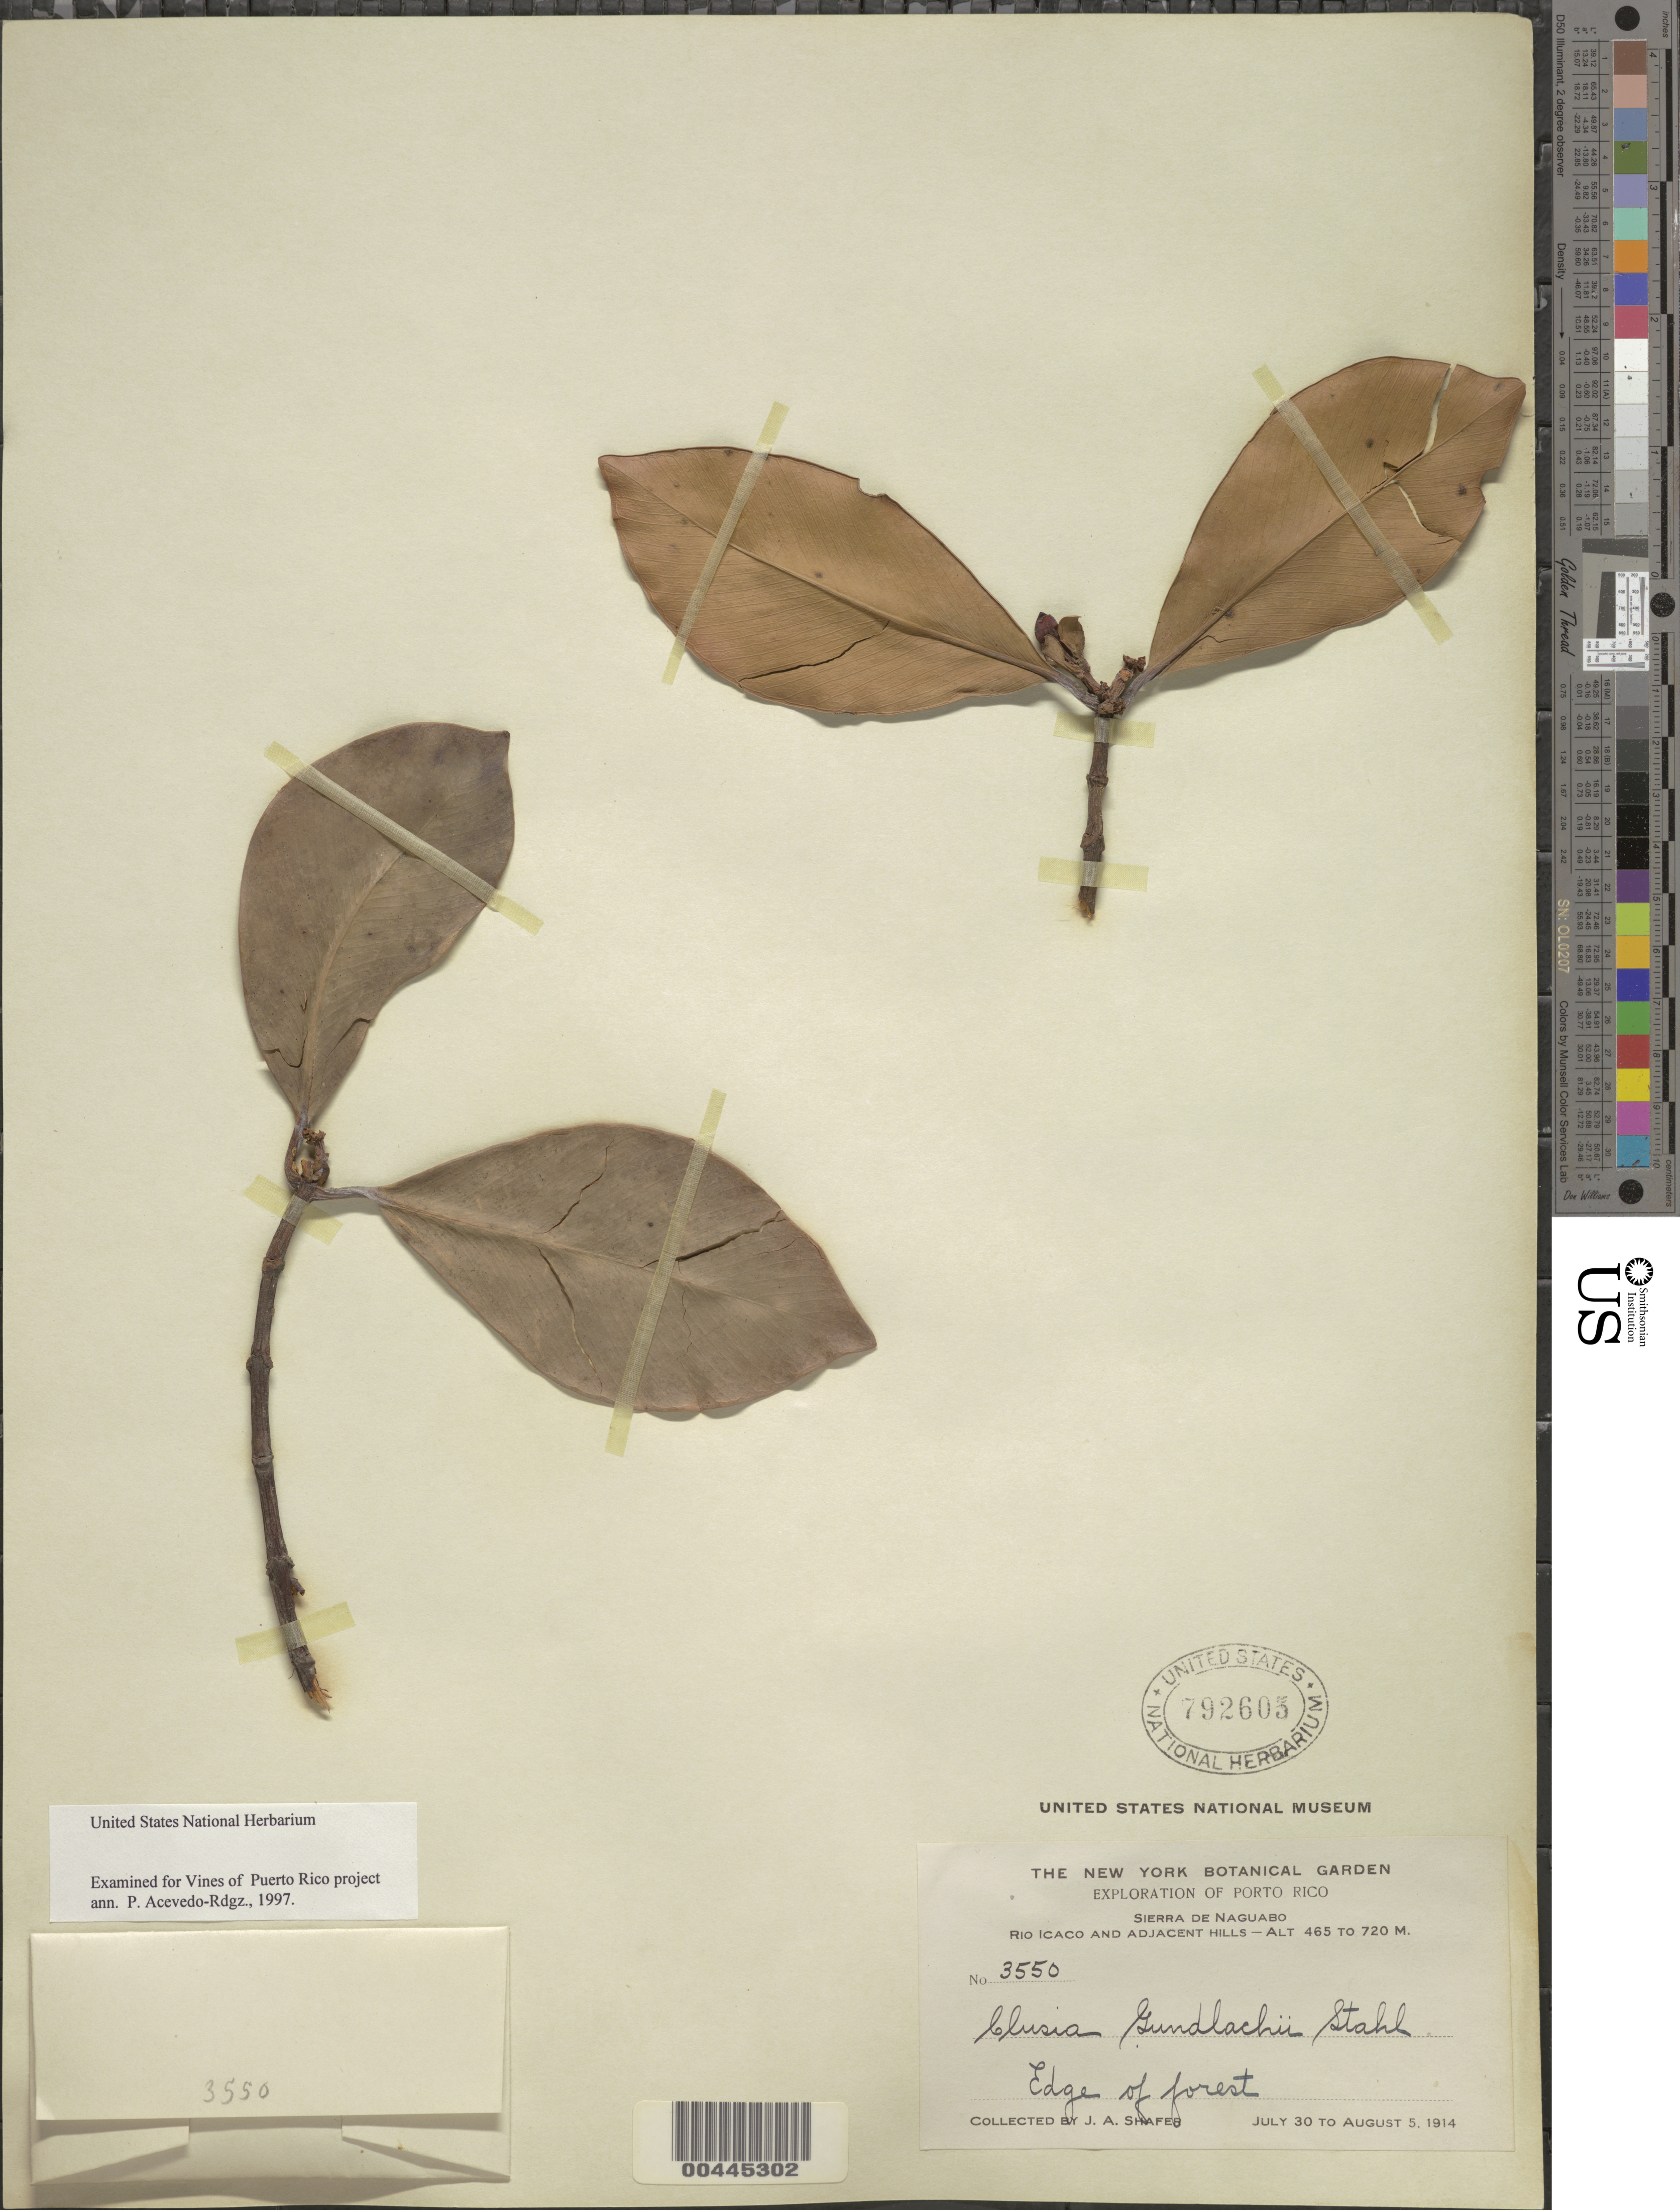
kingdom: Plantae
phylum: Tracheophyta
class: Magnoliopsida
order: Malpighiales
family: Clusiaceae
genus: Clusia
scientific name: Clusia gundlachii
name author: A. Stahl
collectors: J. A. Shafer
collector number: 3550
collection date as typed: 30 Jul 1914 to 05 Aug 1914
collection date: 1914-07-30/1914-08-05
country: Puerto Rico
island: Greater Antilles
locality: Sierra de Naguabo, Rio Icaco and adjacent hills. Edge of forest.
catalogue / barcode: US 792603